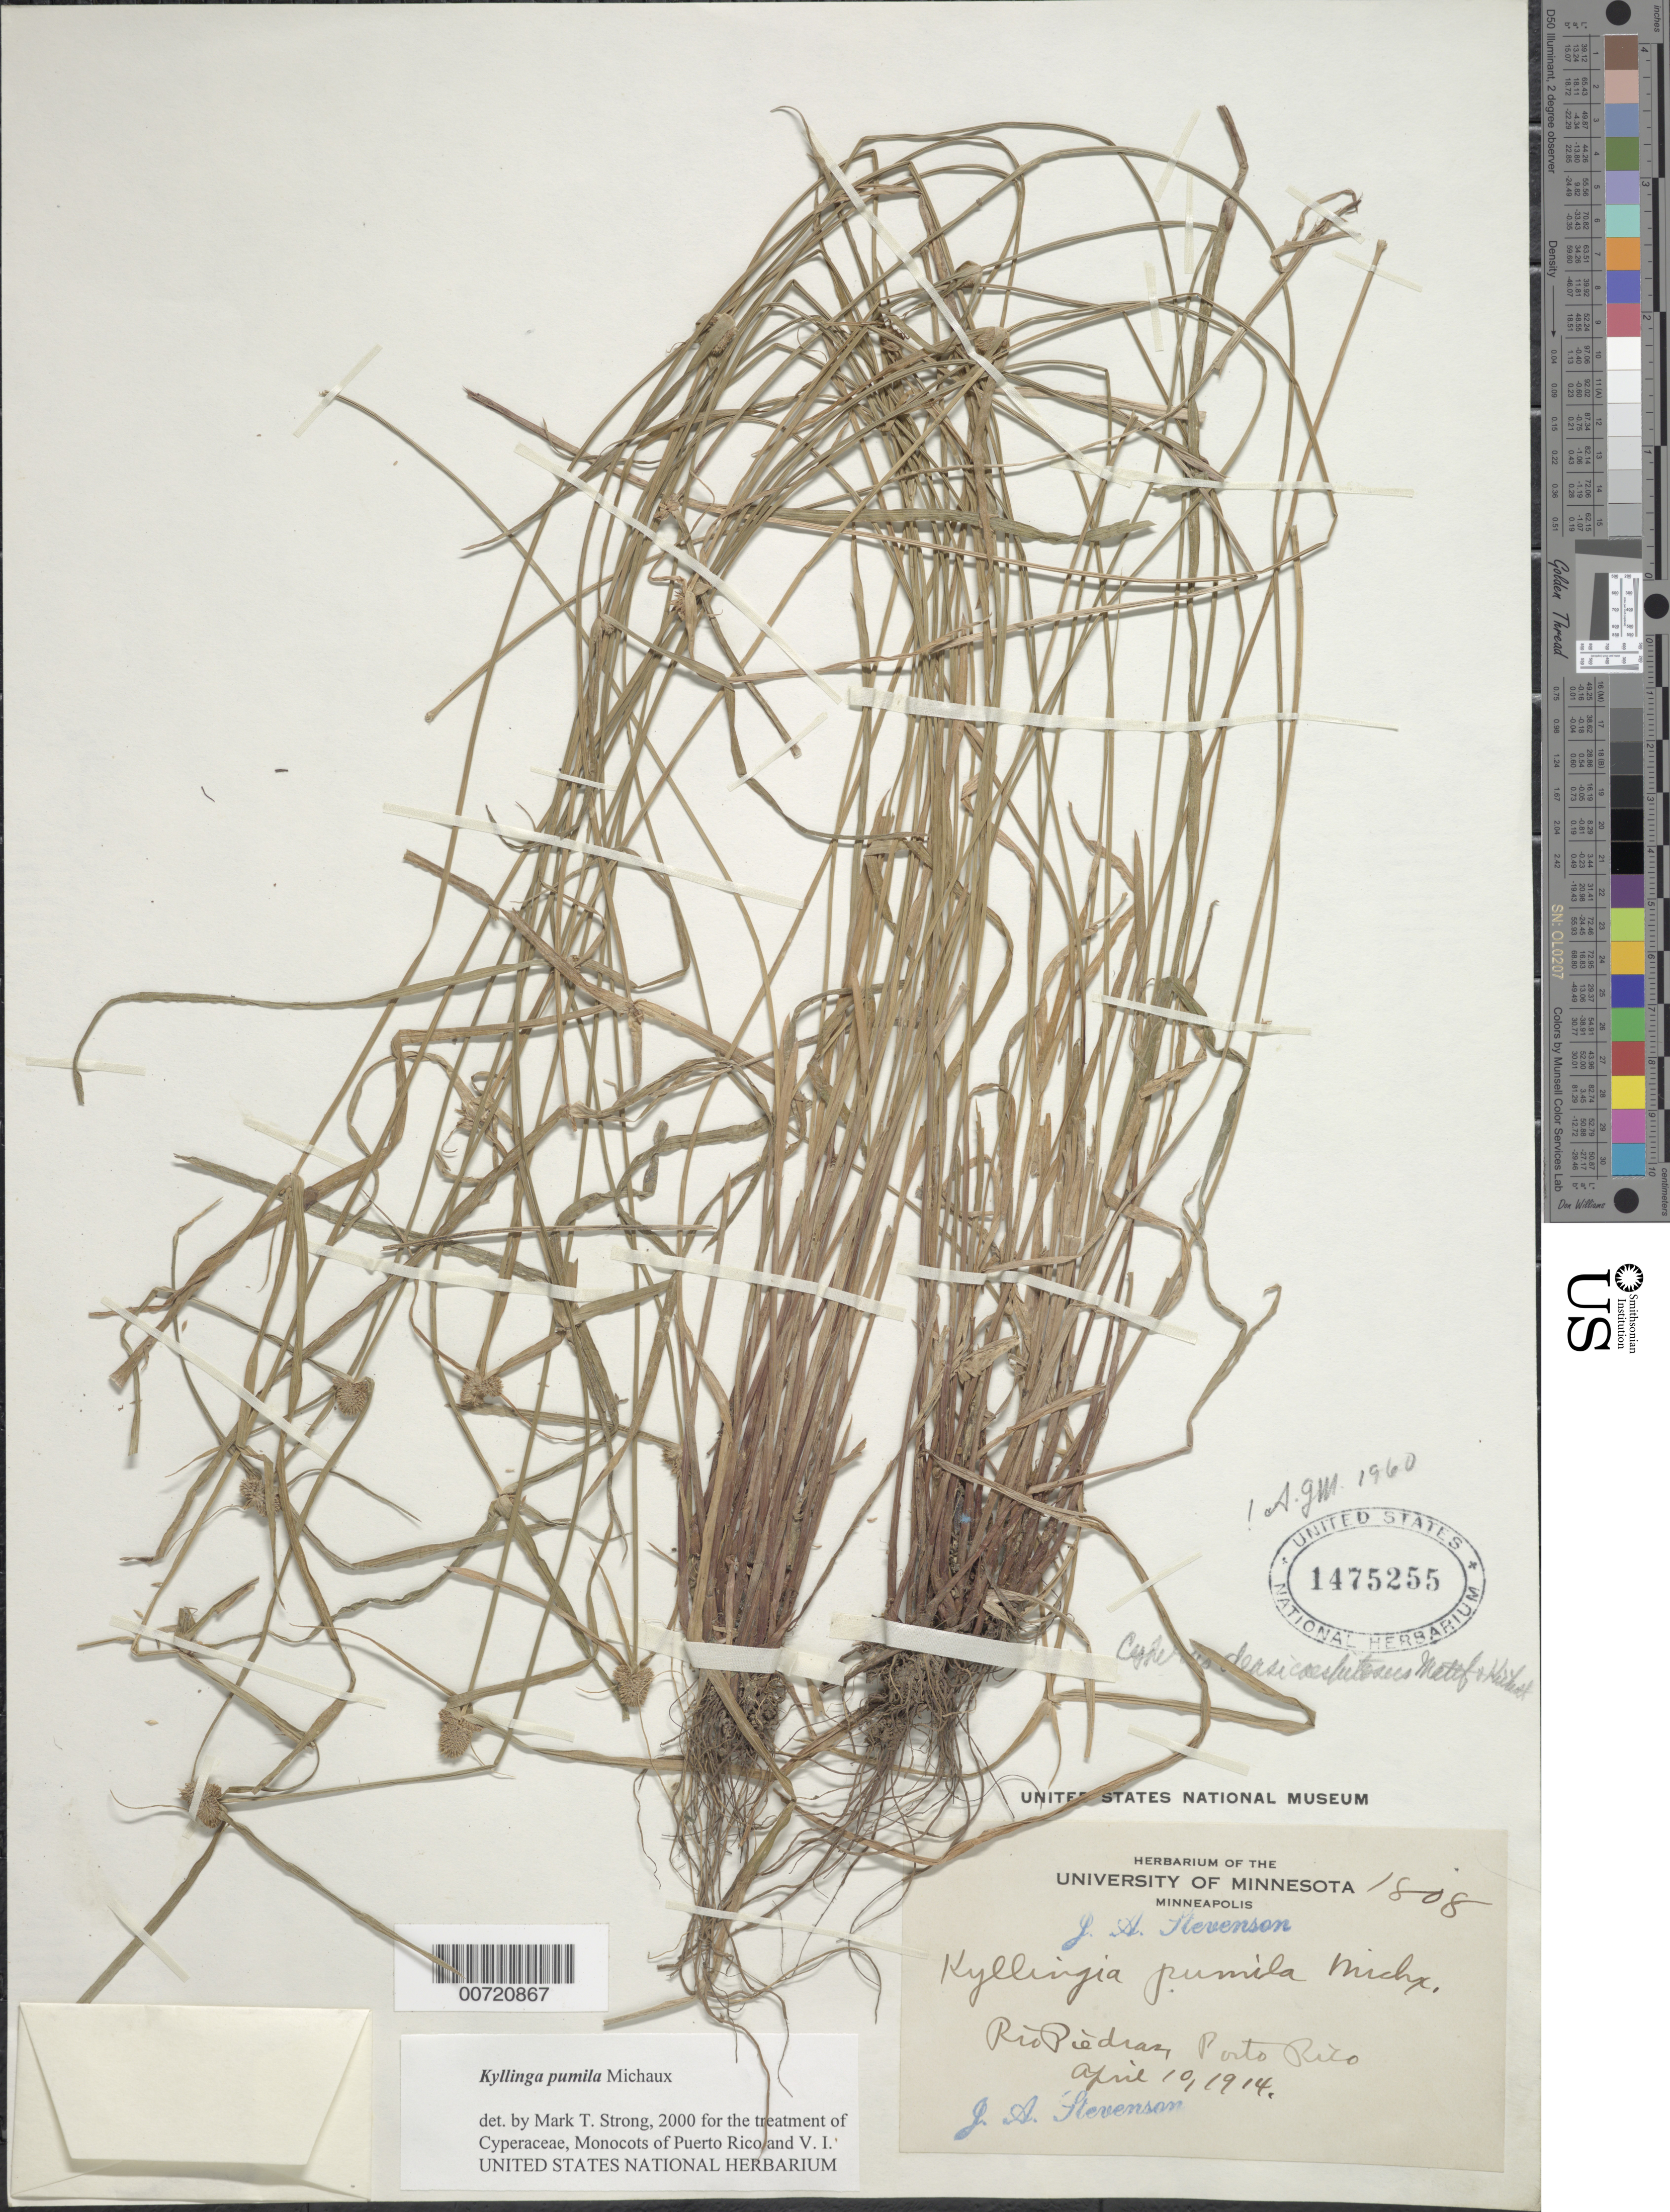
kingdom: Plantae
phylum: Tracheophyta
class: Liliopsida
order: Poales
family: Cyperaceae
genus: Cyperus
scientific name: Cyperus hortensis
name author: (Salzm. ex Steud.) Dorr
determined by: Strong, Mark T., (BOT), Smithsonian Institution - National Museum of Natural History (UNITED STATES)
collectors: J. Stevenson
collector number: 1808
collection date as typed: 10 Apr 1914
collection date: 1914-04-10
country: Puerto Rico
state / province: San Juan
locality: Rio Piedras.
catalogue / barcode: US 1475255